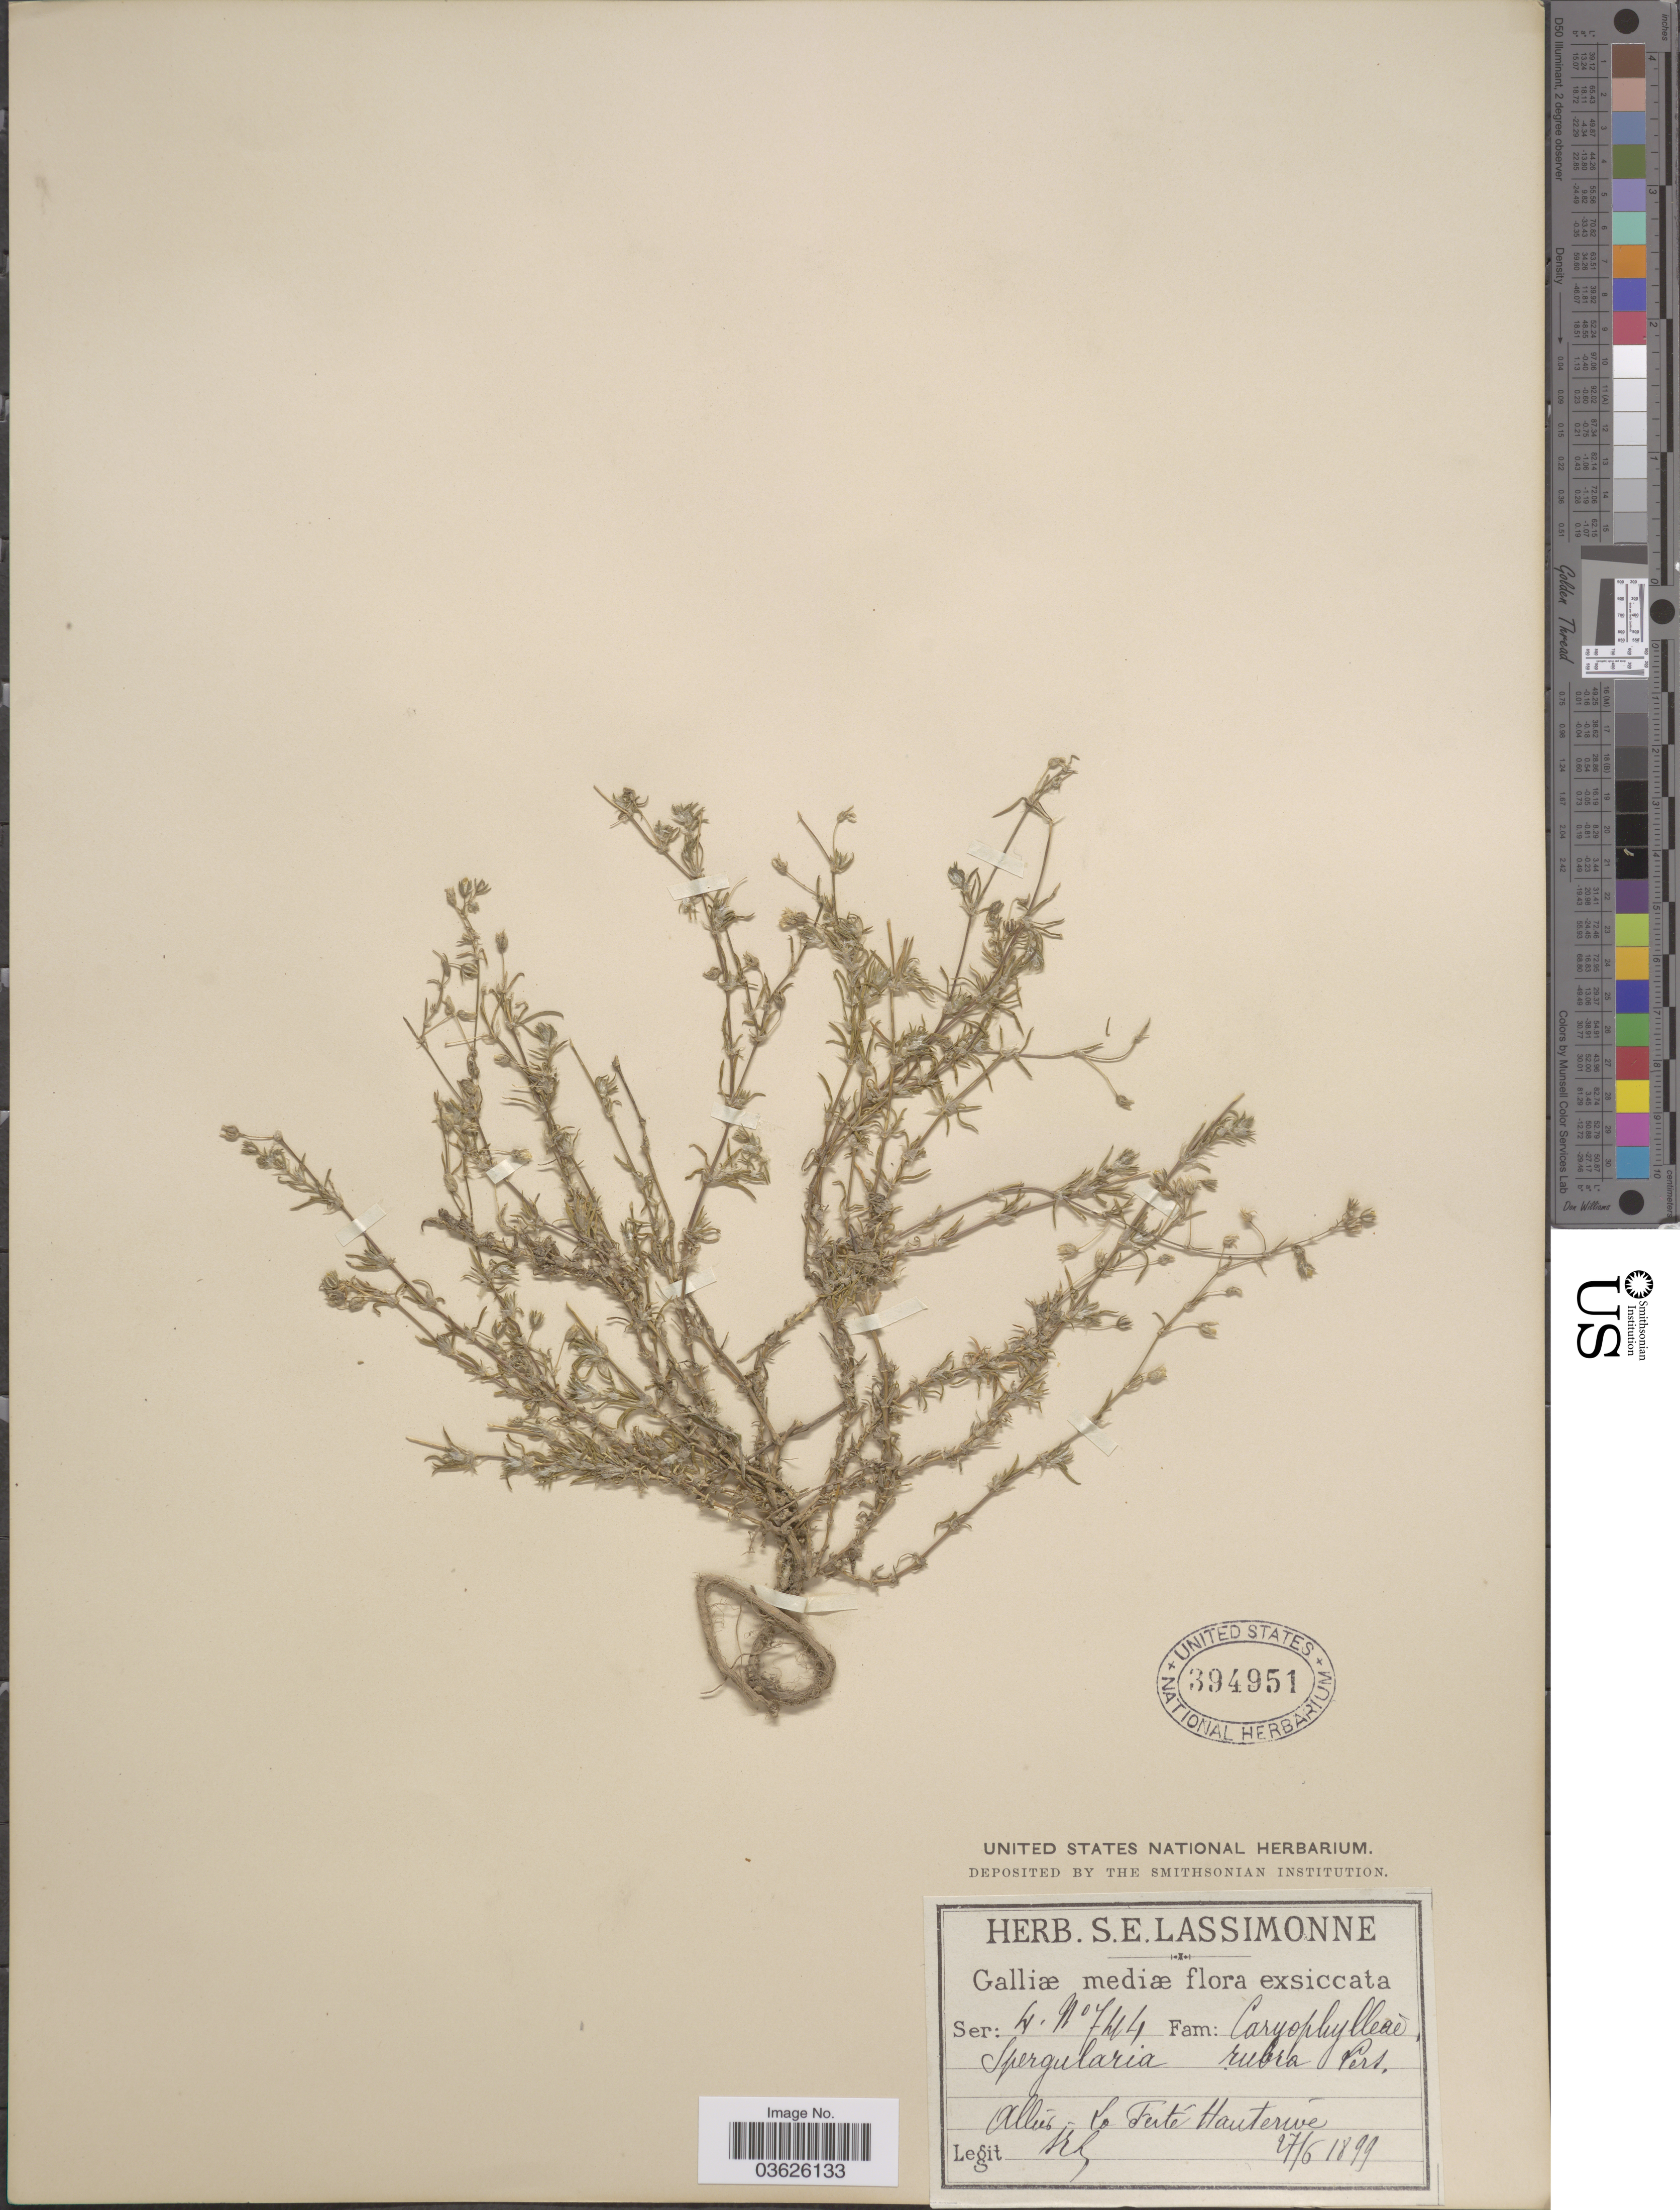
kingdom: Plantae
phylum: Tracheophyta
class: Magnoliopsida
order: Caryophyllales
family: Caryophyllaceae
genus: Spergularia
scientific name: Spergularia rubra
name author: (L.) J. Presl & C. Presl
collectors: S. Lassimonne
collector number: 744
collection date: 1899-06-27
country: France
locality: Galliæ mediæ. Allier - La Ferté Hauterive.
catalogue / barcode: US 394951